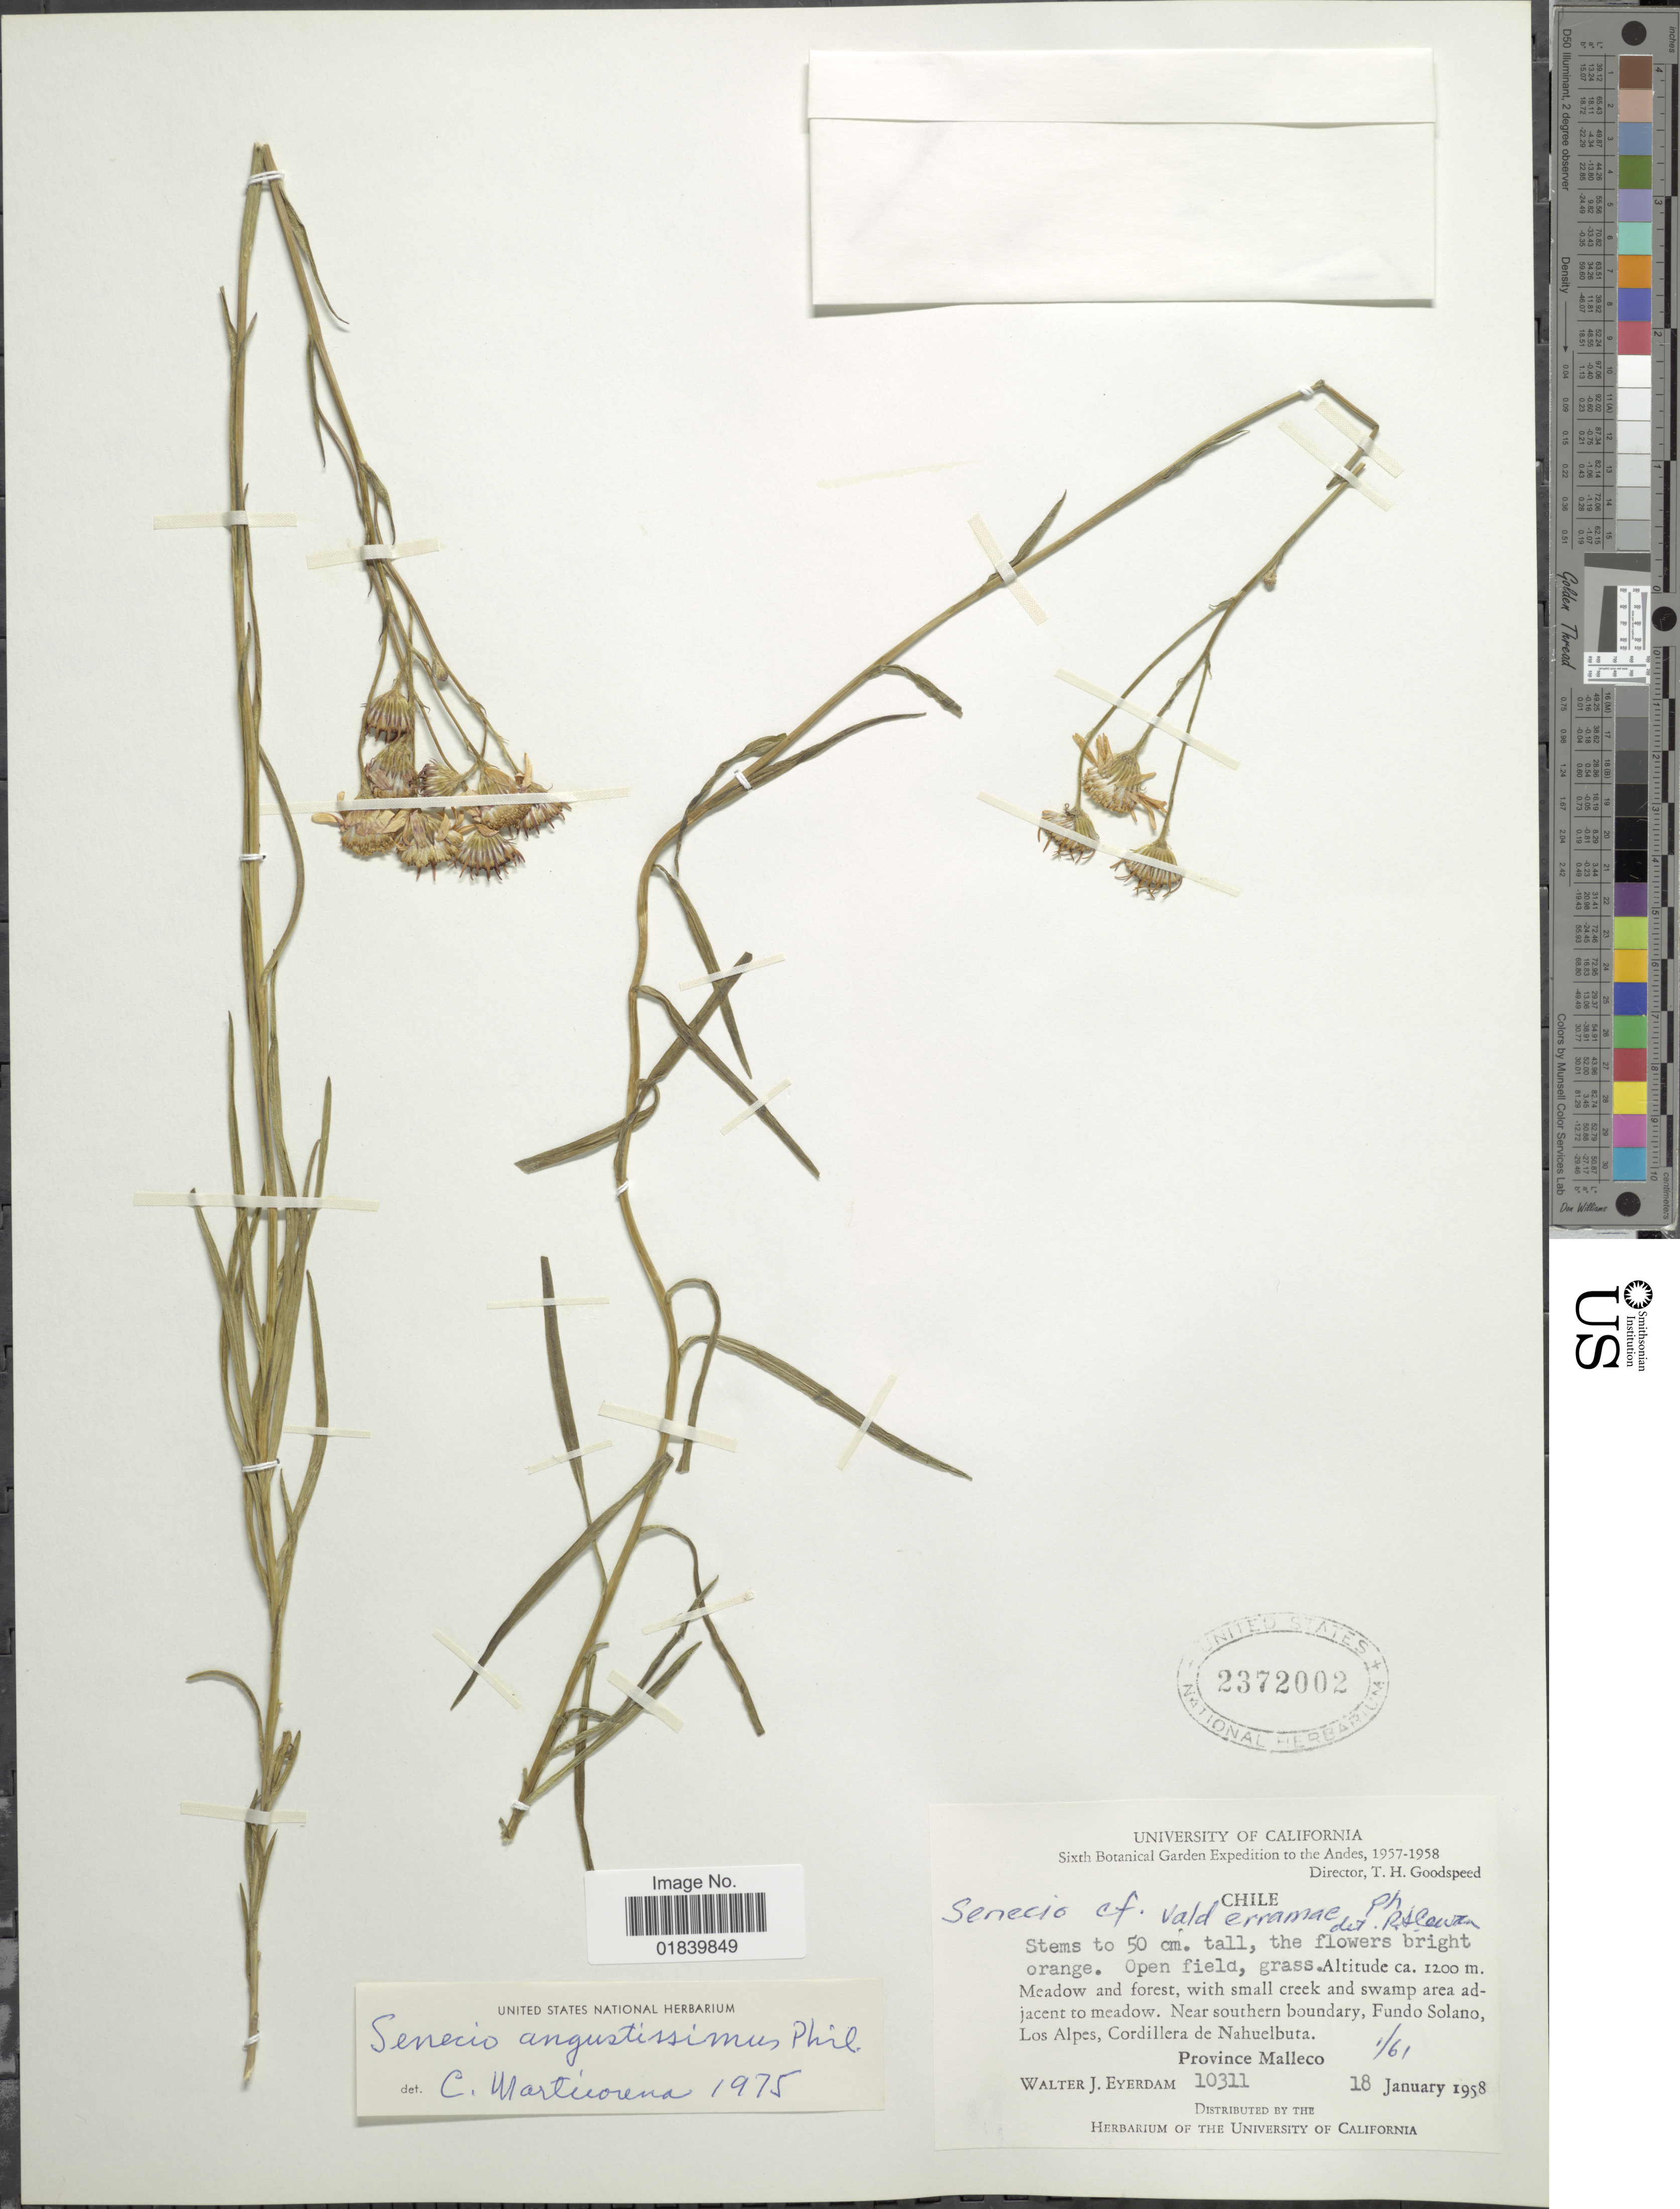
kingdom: Plantae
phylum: Tracheophyta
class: Magnoliopsida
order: Asterales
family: Asteraceae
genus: Senecio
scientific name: Senecio angustissimus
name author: Phil.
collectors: W. J. Eyerdam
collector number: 10311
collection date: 1958-01-18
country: Chile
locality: Near southern boundary, Fundo Solano, Los Alpes , Cordillera de Nahuelbuta, Province Malleco.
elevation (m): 1200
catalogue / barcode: US 2372002